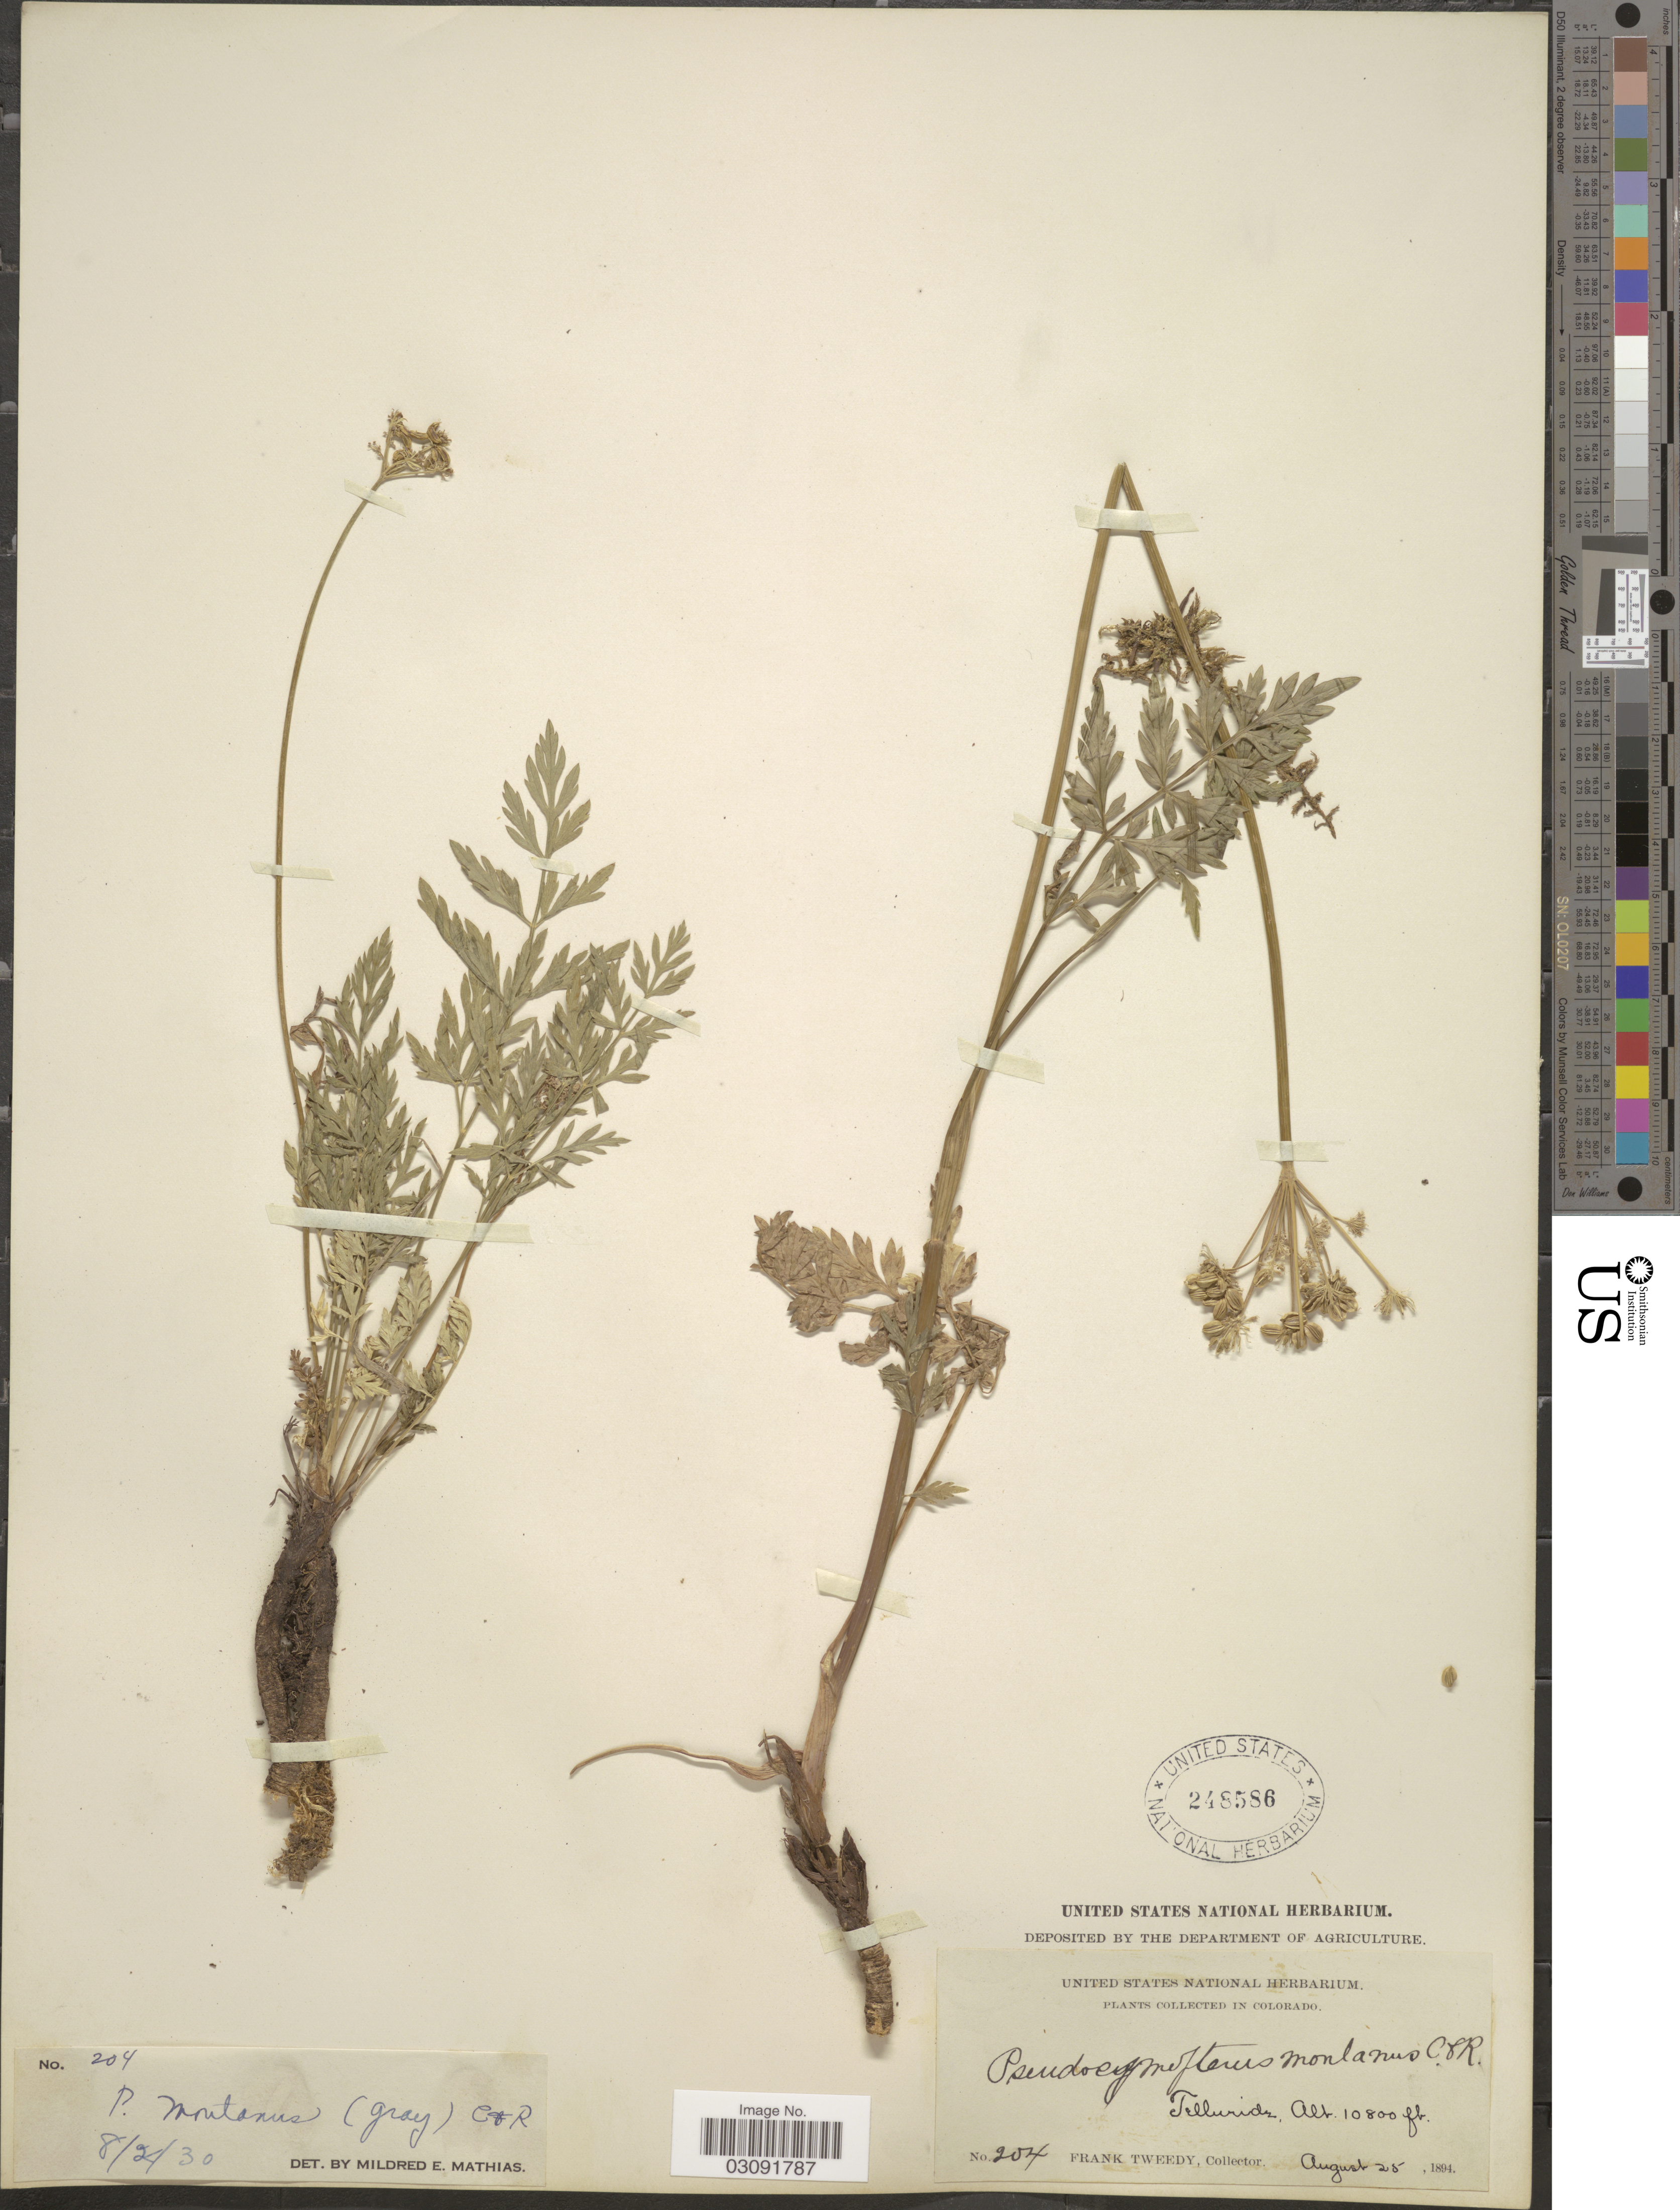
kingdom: Plantae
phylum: Tracheophyta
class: Magnoliopsida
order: Apiales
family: Apiaceae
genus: Pseudocymopterus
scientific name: Pseudocymopterus montanus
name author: (A. Gray) J.M. Coult. & Rose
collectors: F. Tweedy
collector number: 204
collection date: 1894-08-25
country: United States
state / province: Colorado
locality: Telluride.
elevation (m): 3292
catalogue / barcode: US 248586